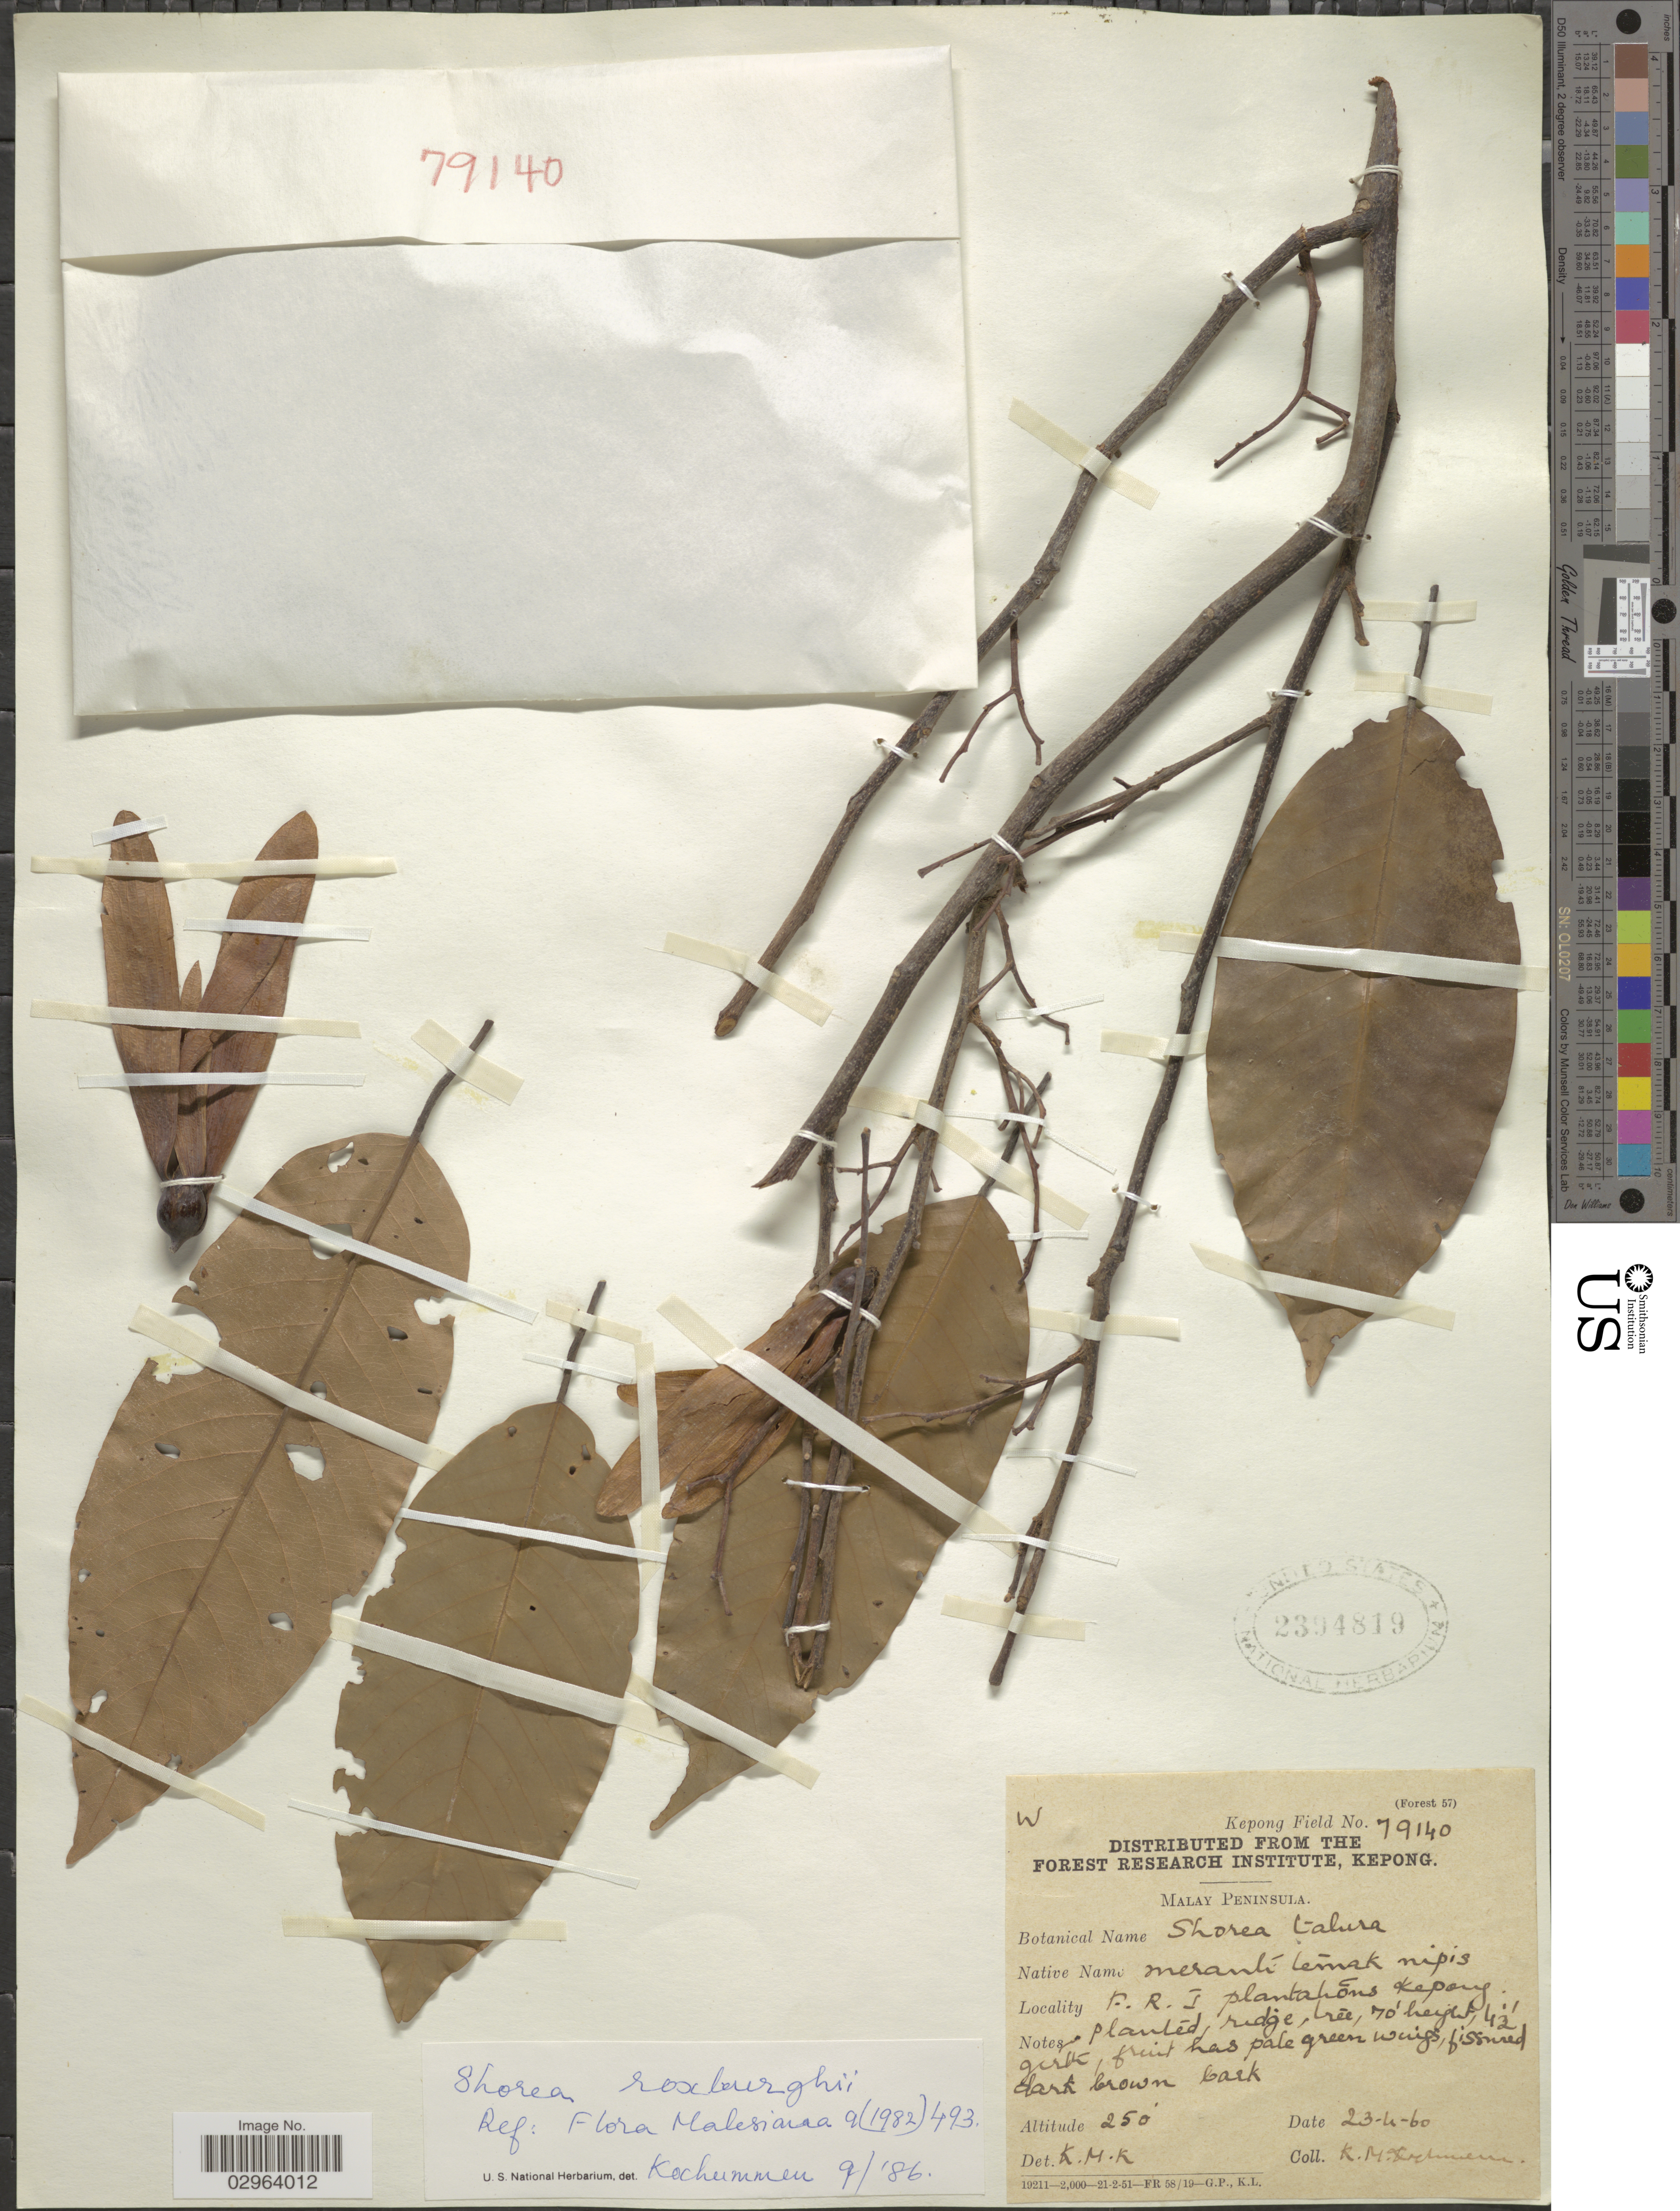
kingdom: Plantae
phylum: Tracheophyta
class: Magnoliopsida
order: Malvales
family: Dipterocarpaceae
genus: Anthoshorea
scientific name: Anthoshorea roxburghii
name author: (G. Don) P.S. Ashton & J. Heck.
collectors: K. Kochummen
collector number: Kepong Field 79140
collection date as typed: Transcribed d/m/y: 23/4/60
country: Malaysia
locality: Malay Peninsula. F.R.I. plantations Kepong.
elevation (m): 76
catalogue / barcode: US 2394819